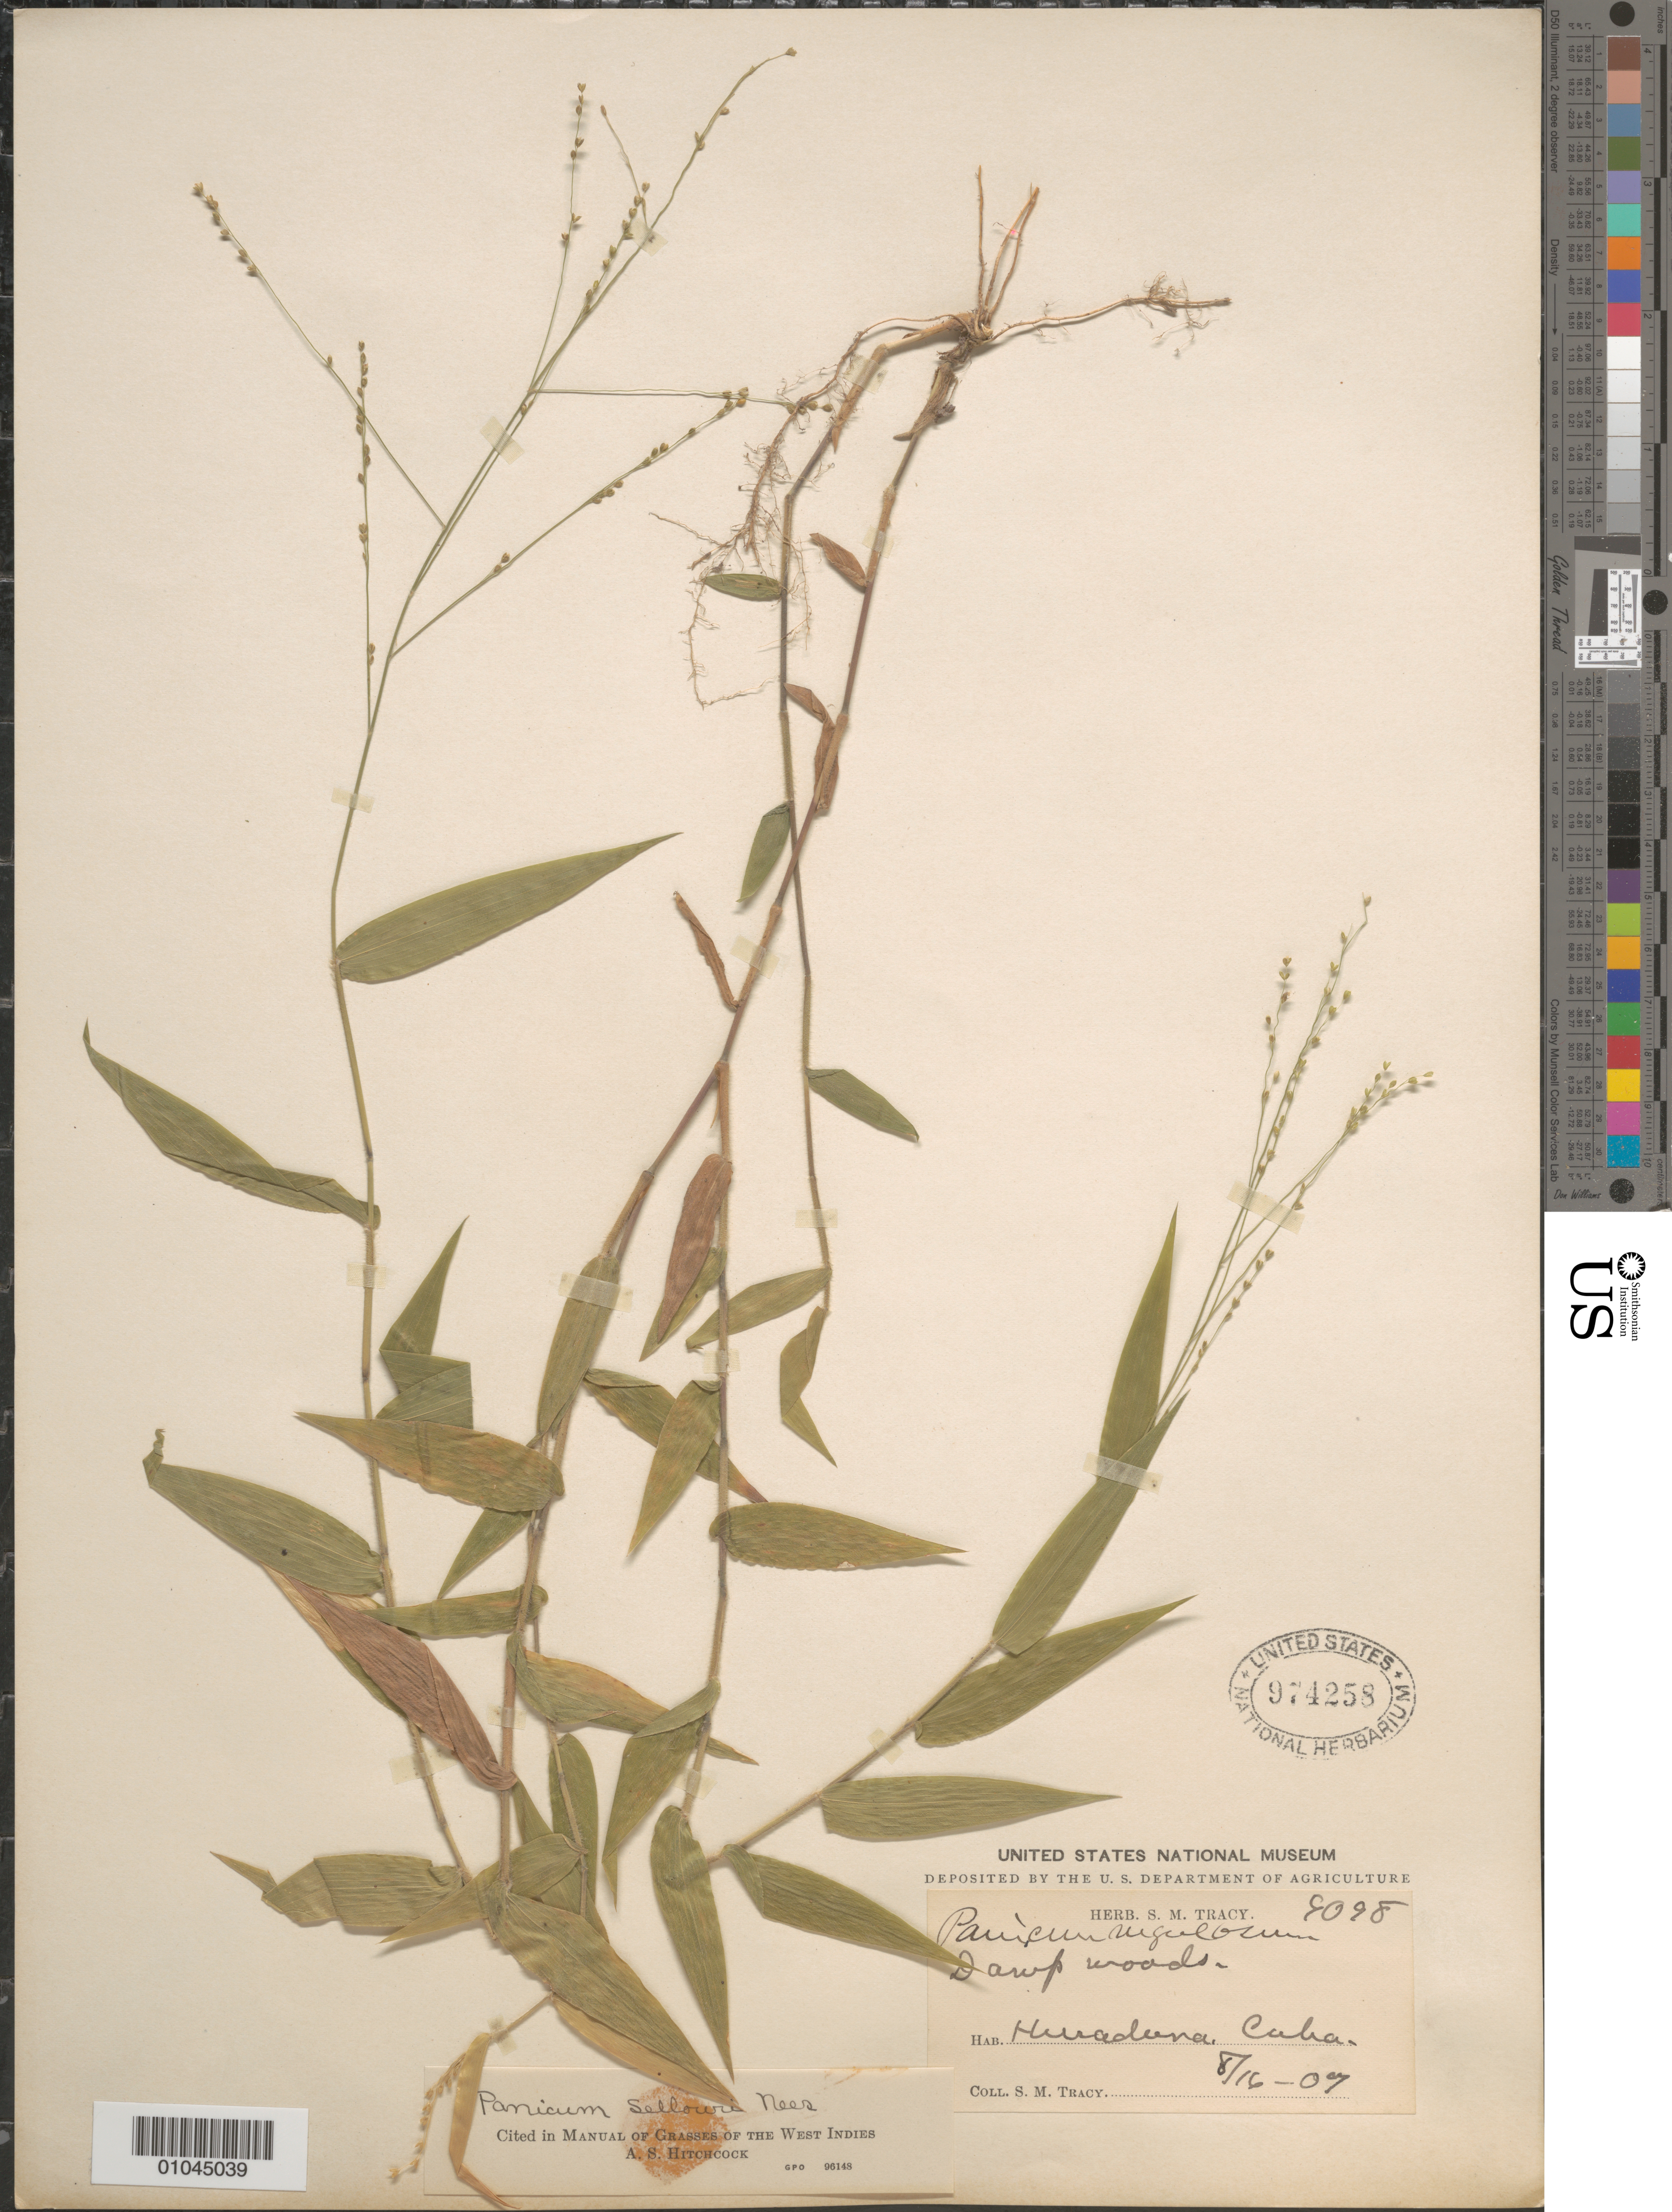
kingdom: Plantae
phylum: Tracheophyta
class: Liliopsida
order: Poales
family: Poaceae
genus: Panicum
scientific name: Panicum sellowii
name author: Nees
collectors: S. M. Tracy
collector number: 9098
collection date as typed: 16 Aug 1909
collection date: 1909-08-16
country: Cuba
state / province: Ciego de Ávila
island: Cuba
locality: Herradura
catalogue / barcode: US 974258